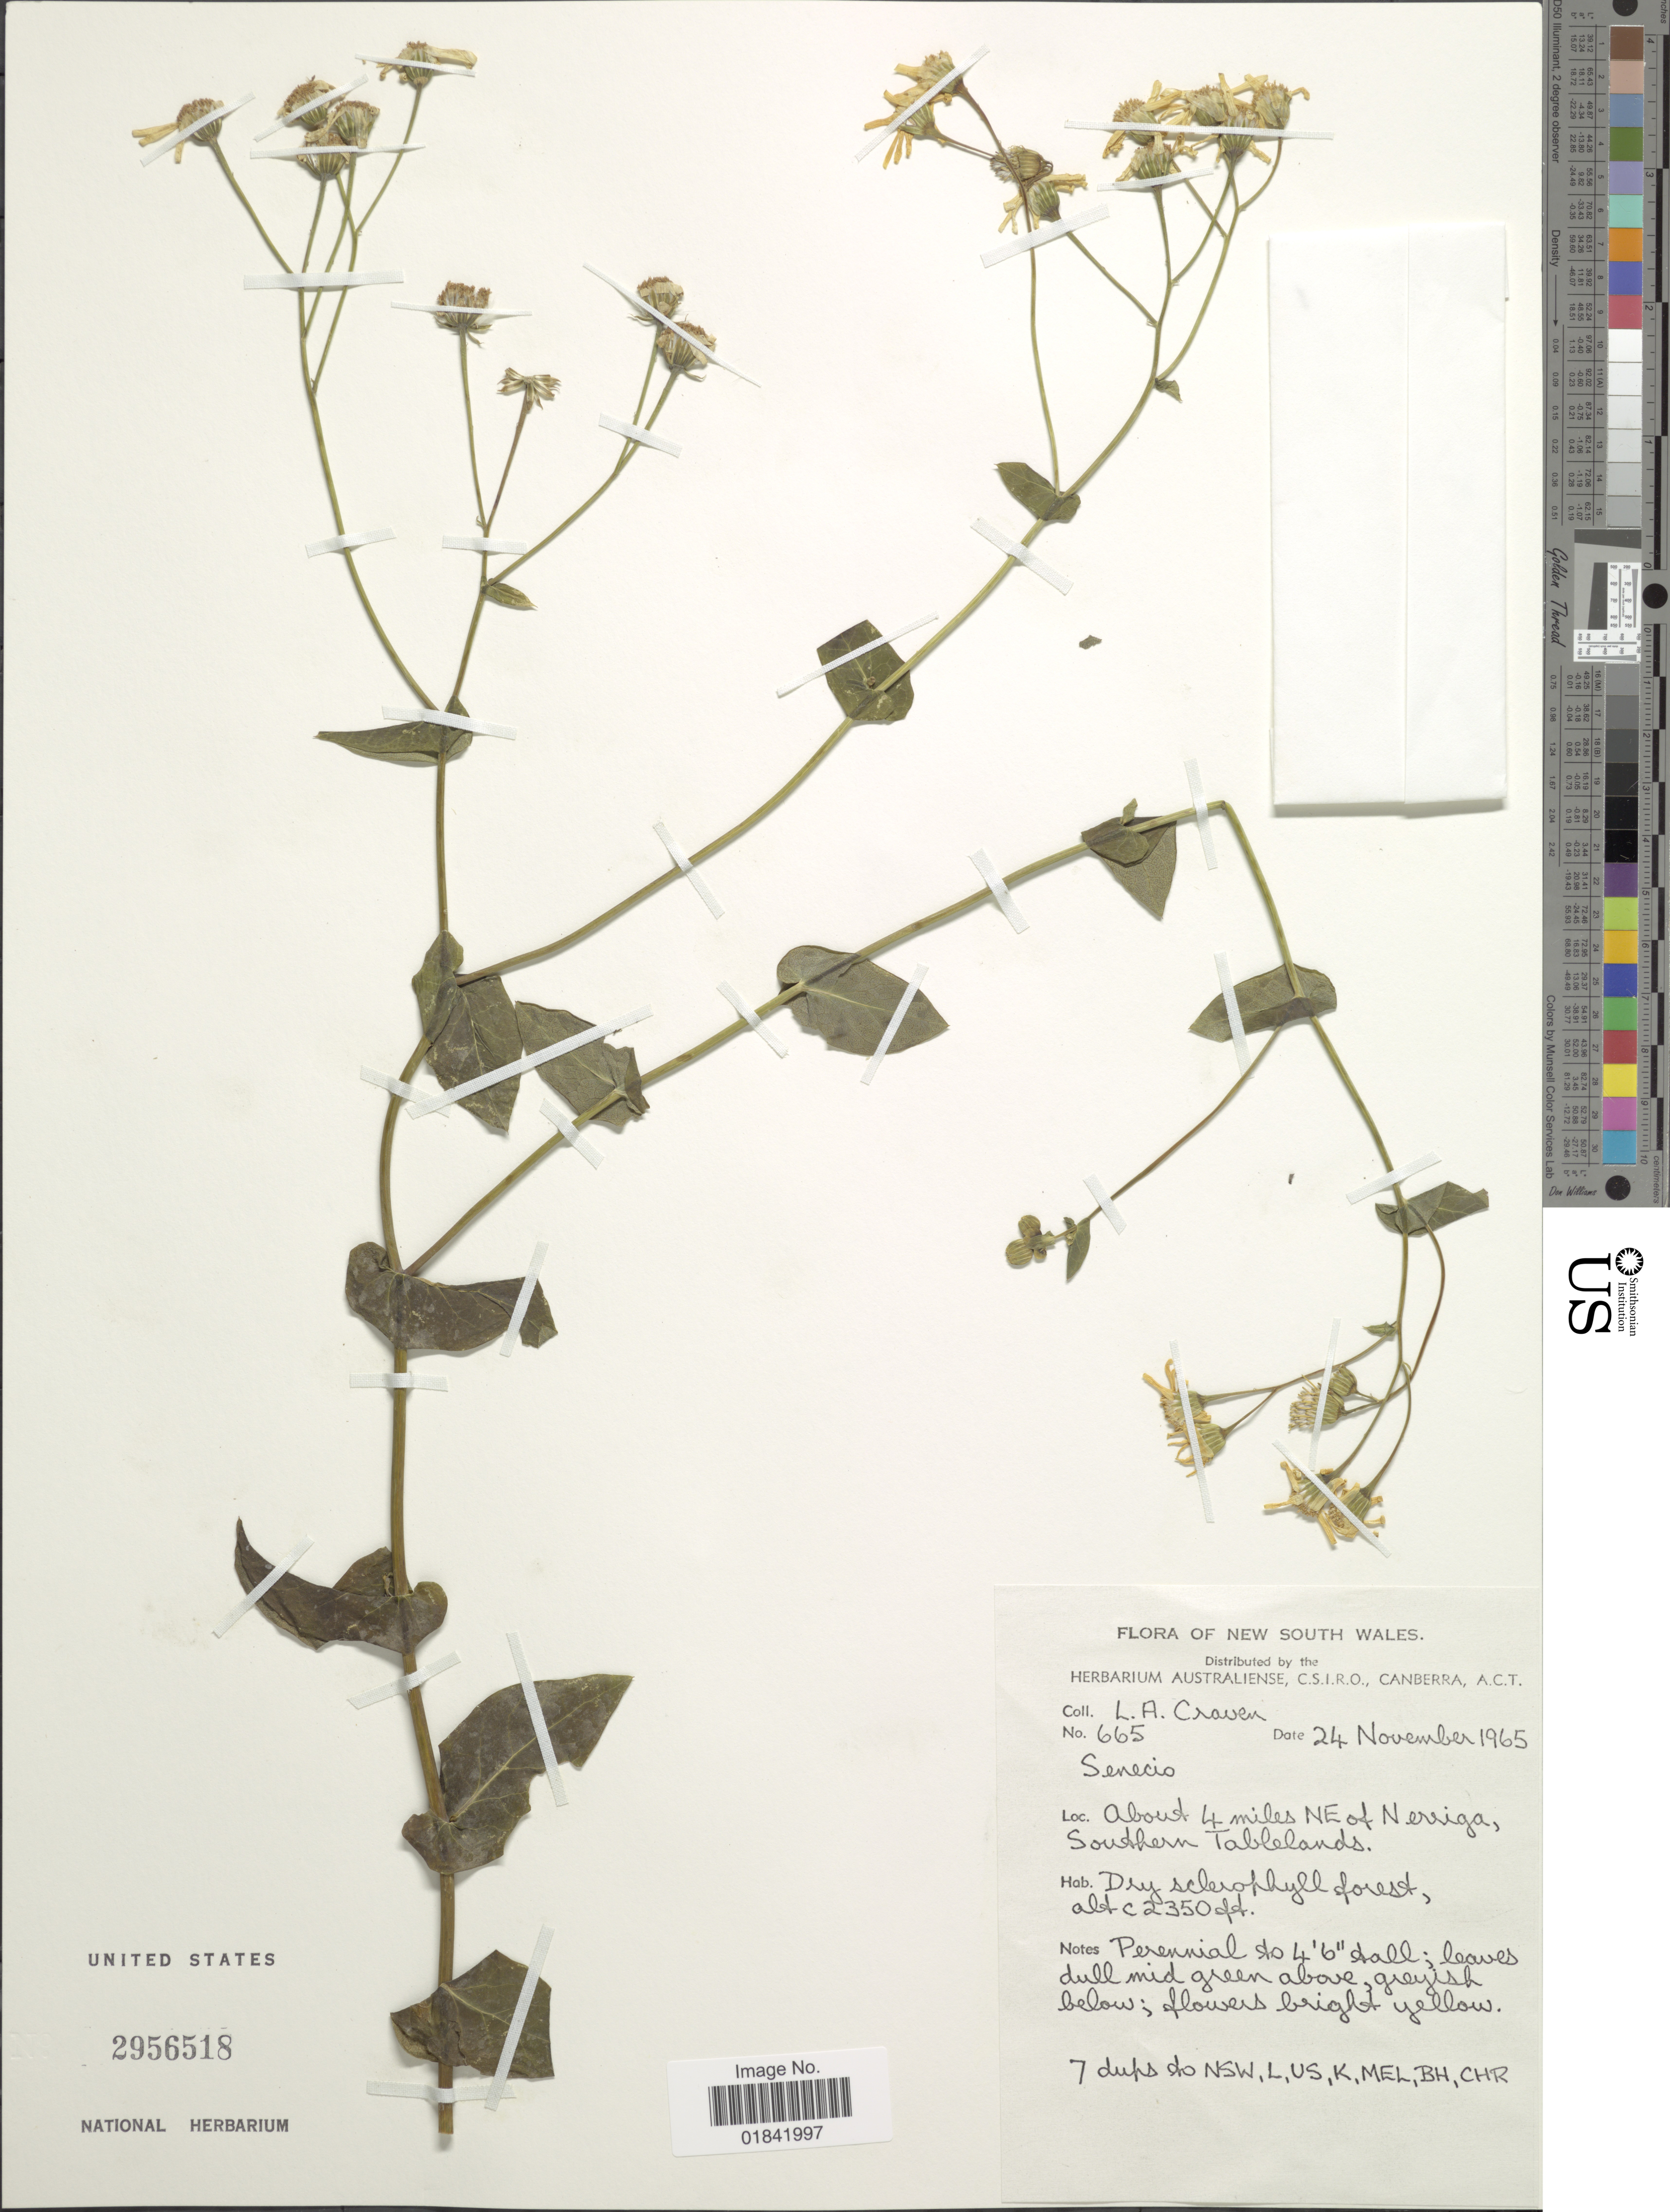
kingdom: Plantae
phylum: Tracheophyta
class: Magnoliopsida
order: Asterales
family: Asteraceae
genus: Senecio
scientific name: Senecio velleioides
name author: A. Cunn.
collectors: L. A. Craven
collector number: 665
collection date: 1965-11-24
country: Australia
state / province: New South Wales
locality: About 4 miles NE of Nerriga, Southern Tablelands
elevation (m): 716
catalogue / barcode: US 2956518